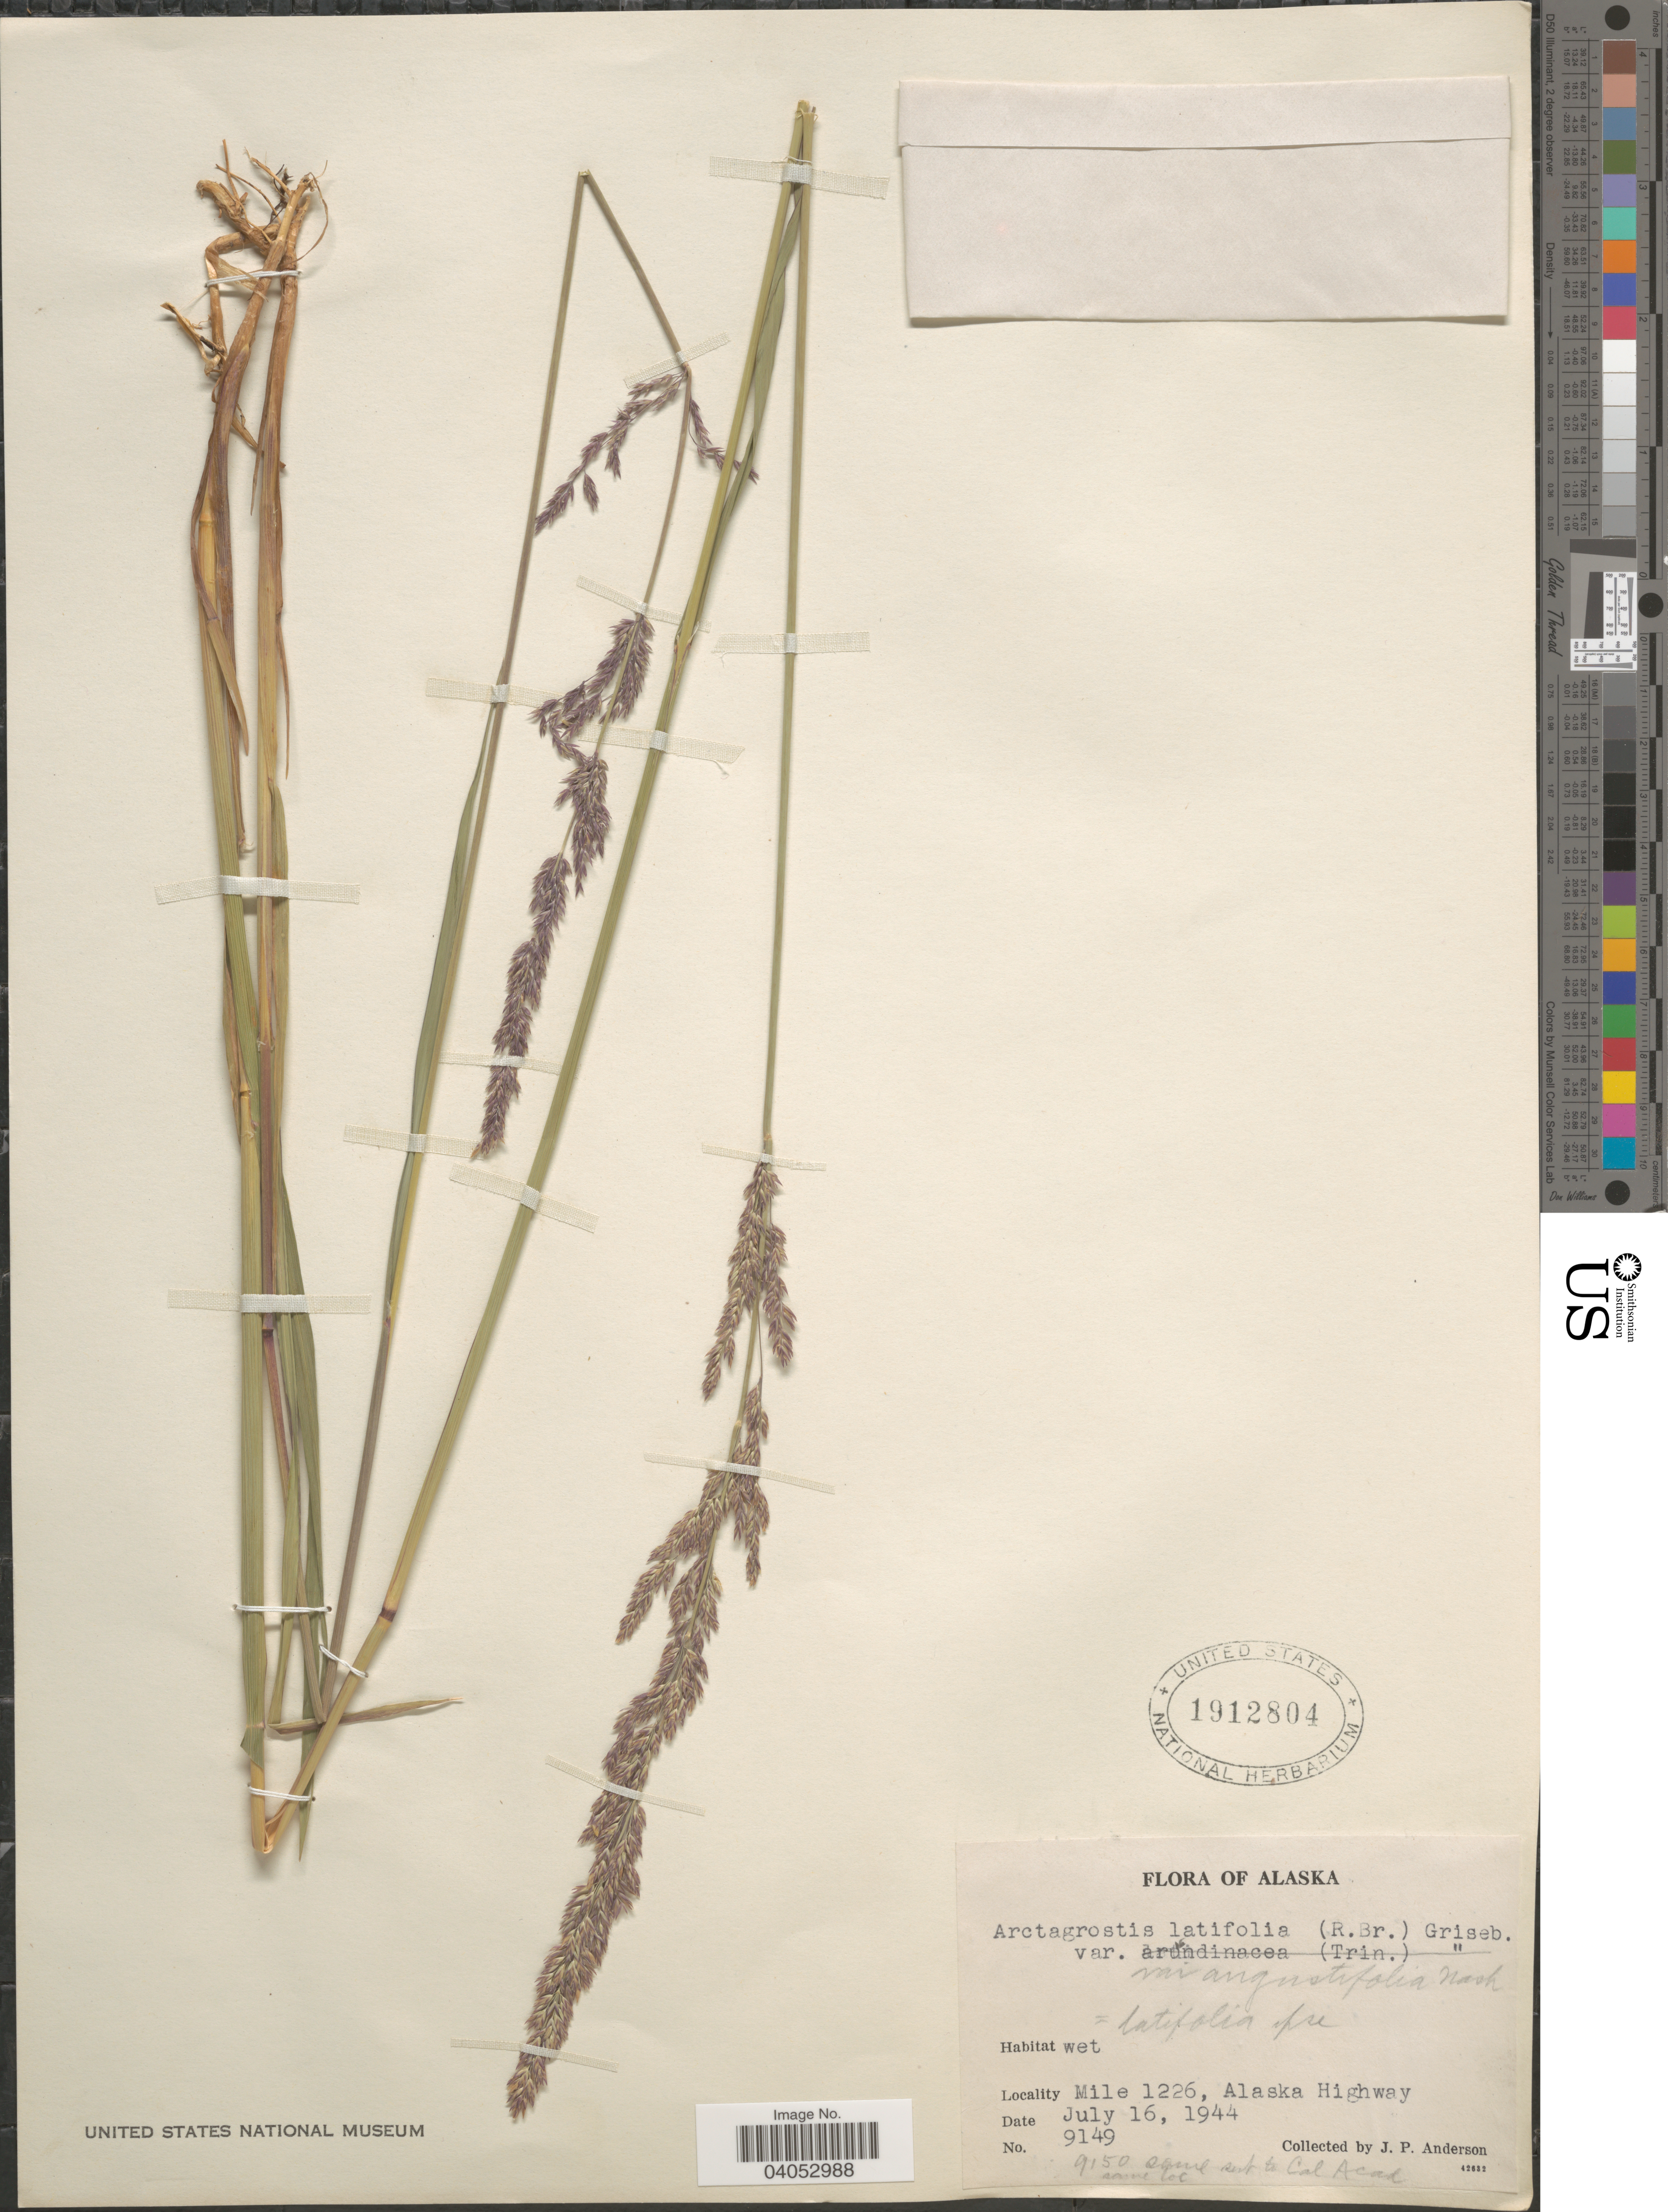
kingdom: Plantae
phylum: Tracheophyta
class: Liliopsida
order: Poales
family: Poaceae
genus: Arctagrostis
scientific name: Arctagrostis latifolia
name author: (R. Br.) Griseb.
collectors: J. P. Anderson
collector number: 9149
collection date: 1944-07-16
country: United States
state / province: Alaska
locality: Mile 1226, Alaska Highway.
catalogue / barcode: US 1912804